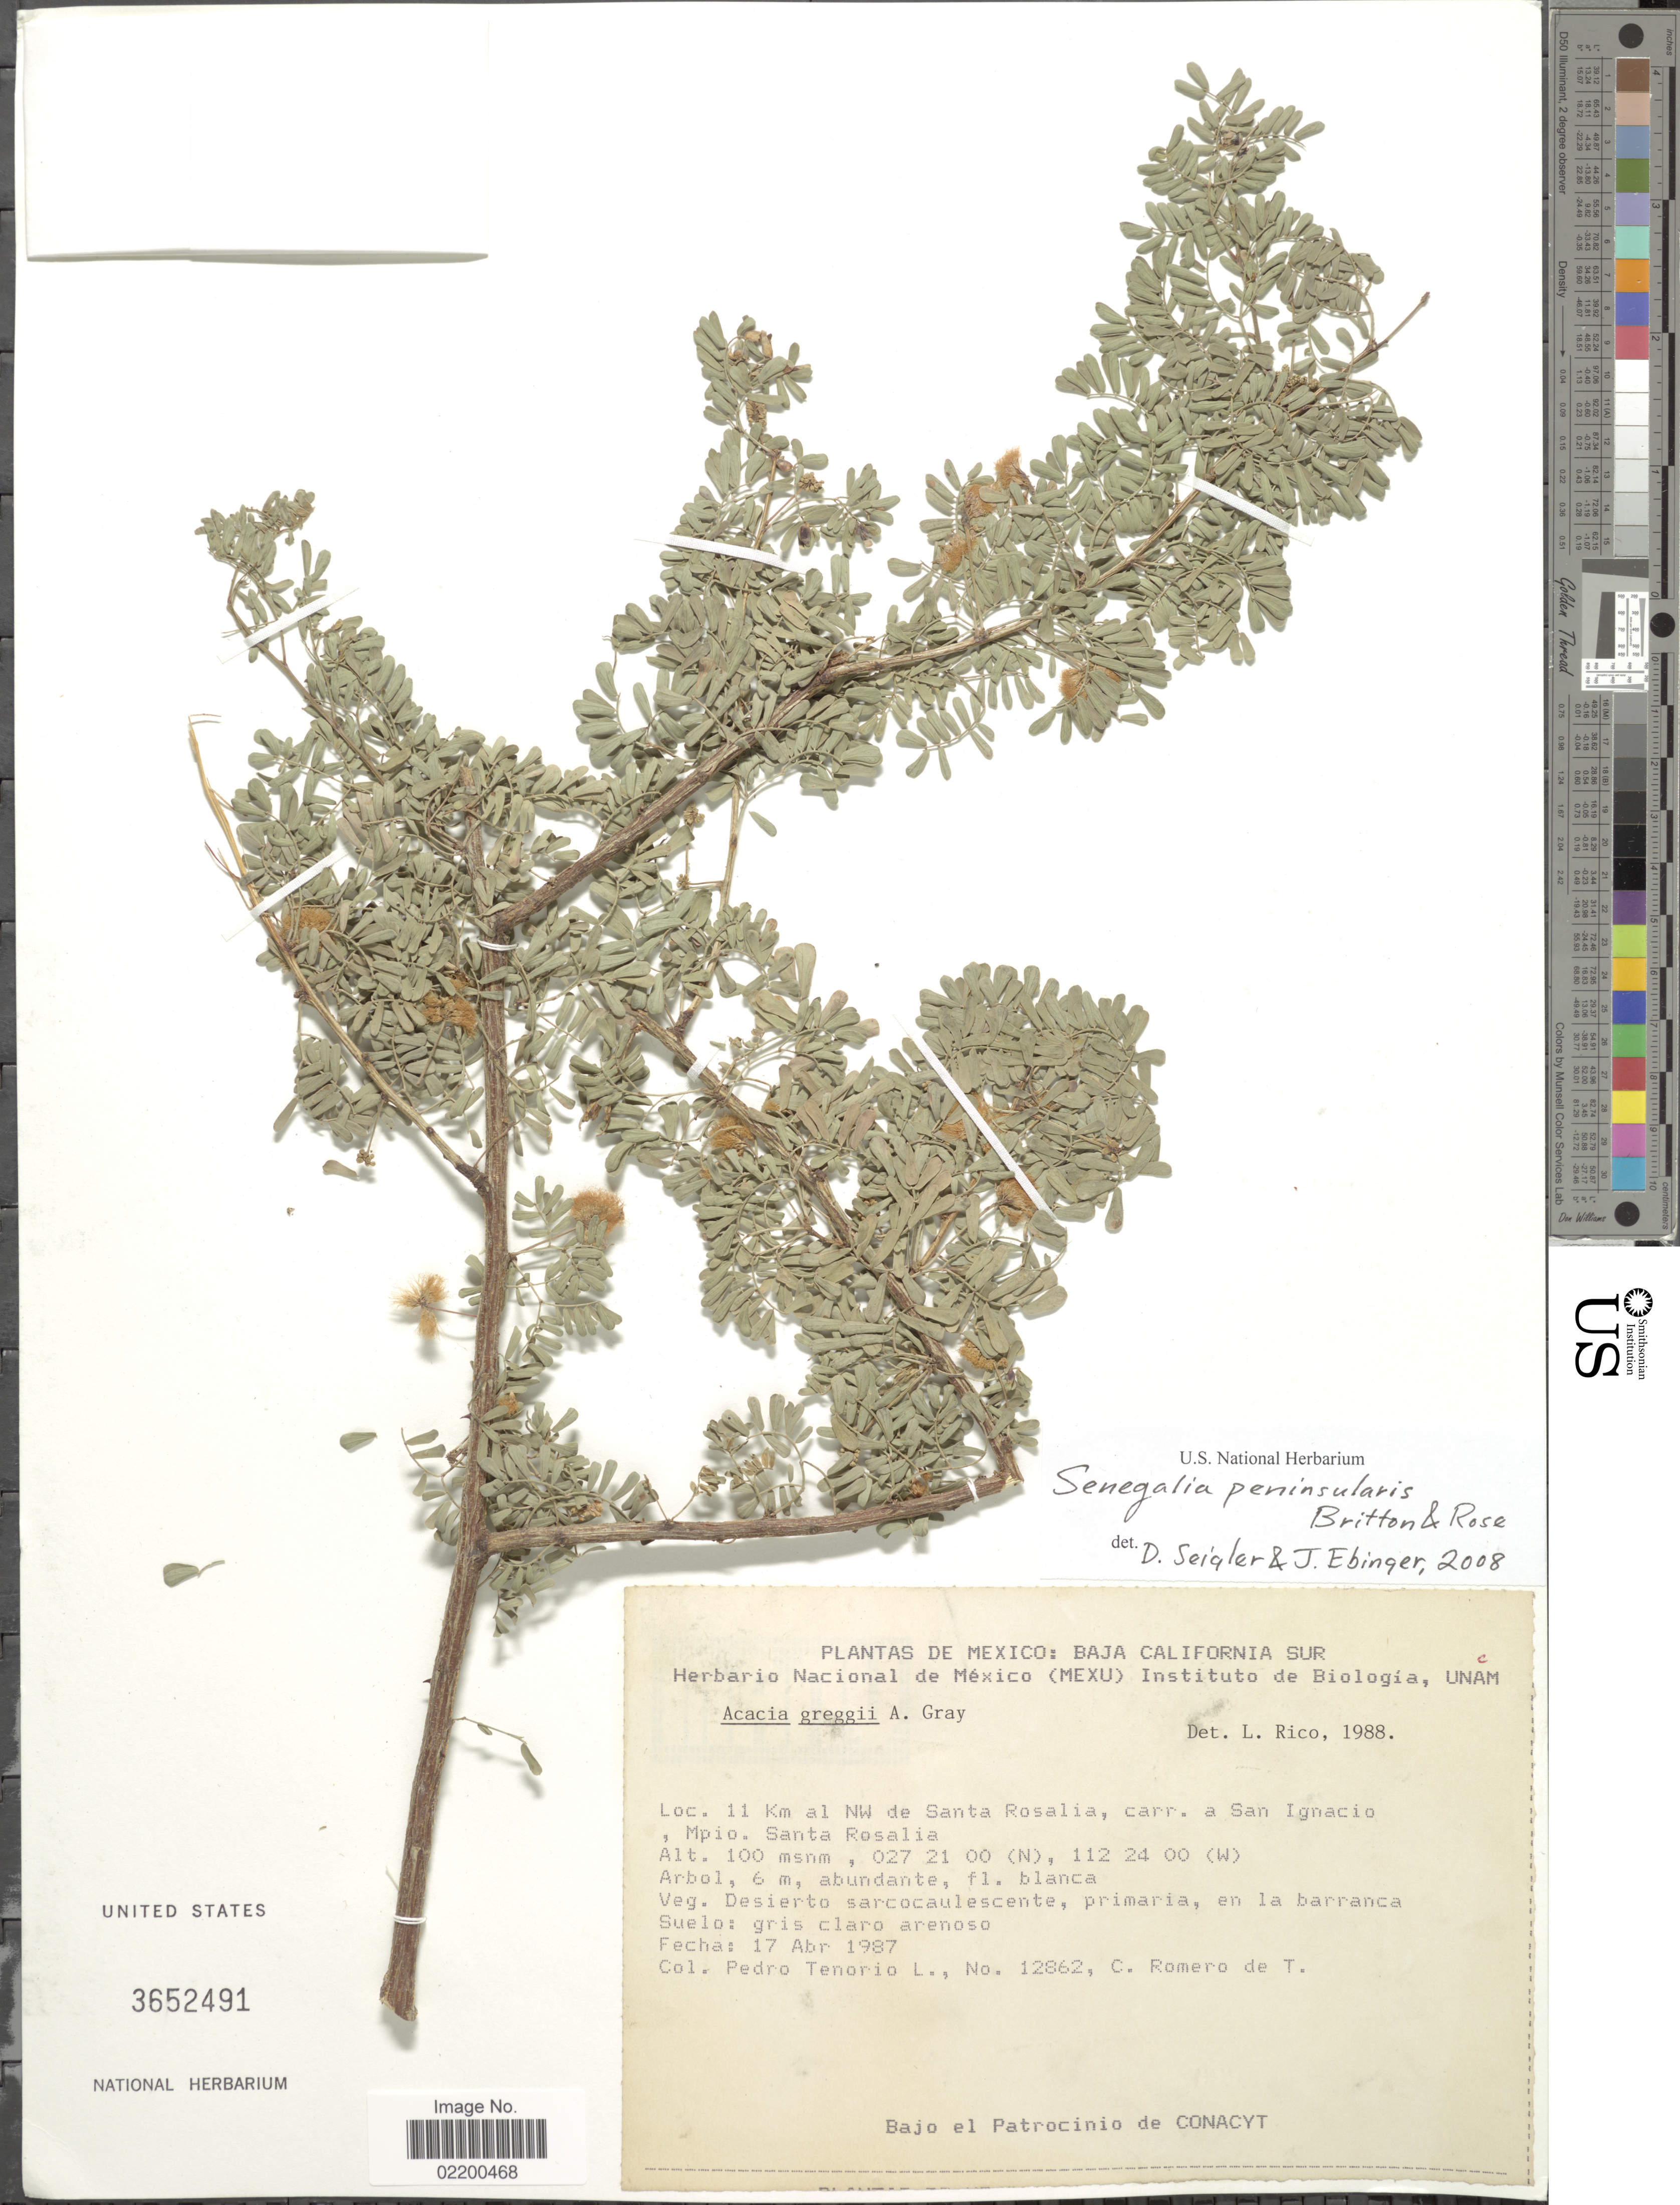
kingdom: Plantae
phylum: Tracheophyta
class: Magnoliopsida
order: Fabales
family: Fabaceae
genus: Senegalia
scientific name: Senegalia peninsularis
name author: Britton & Rose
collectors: P. Tenorio L. & C. Romero de T.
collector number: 12862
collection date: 1987-04-17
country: Mexico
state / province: Baja California Sur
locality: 11 km al NW de Santa Rosalia, carr a San Ignacio, Mpio. Santa Rosalia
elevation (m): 100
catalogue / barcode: US 3652491